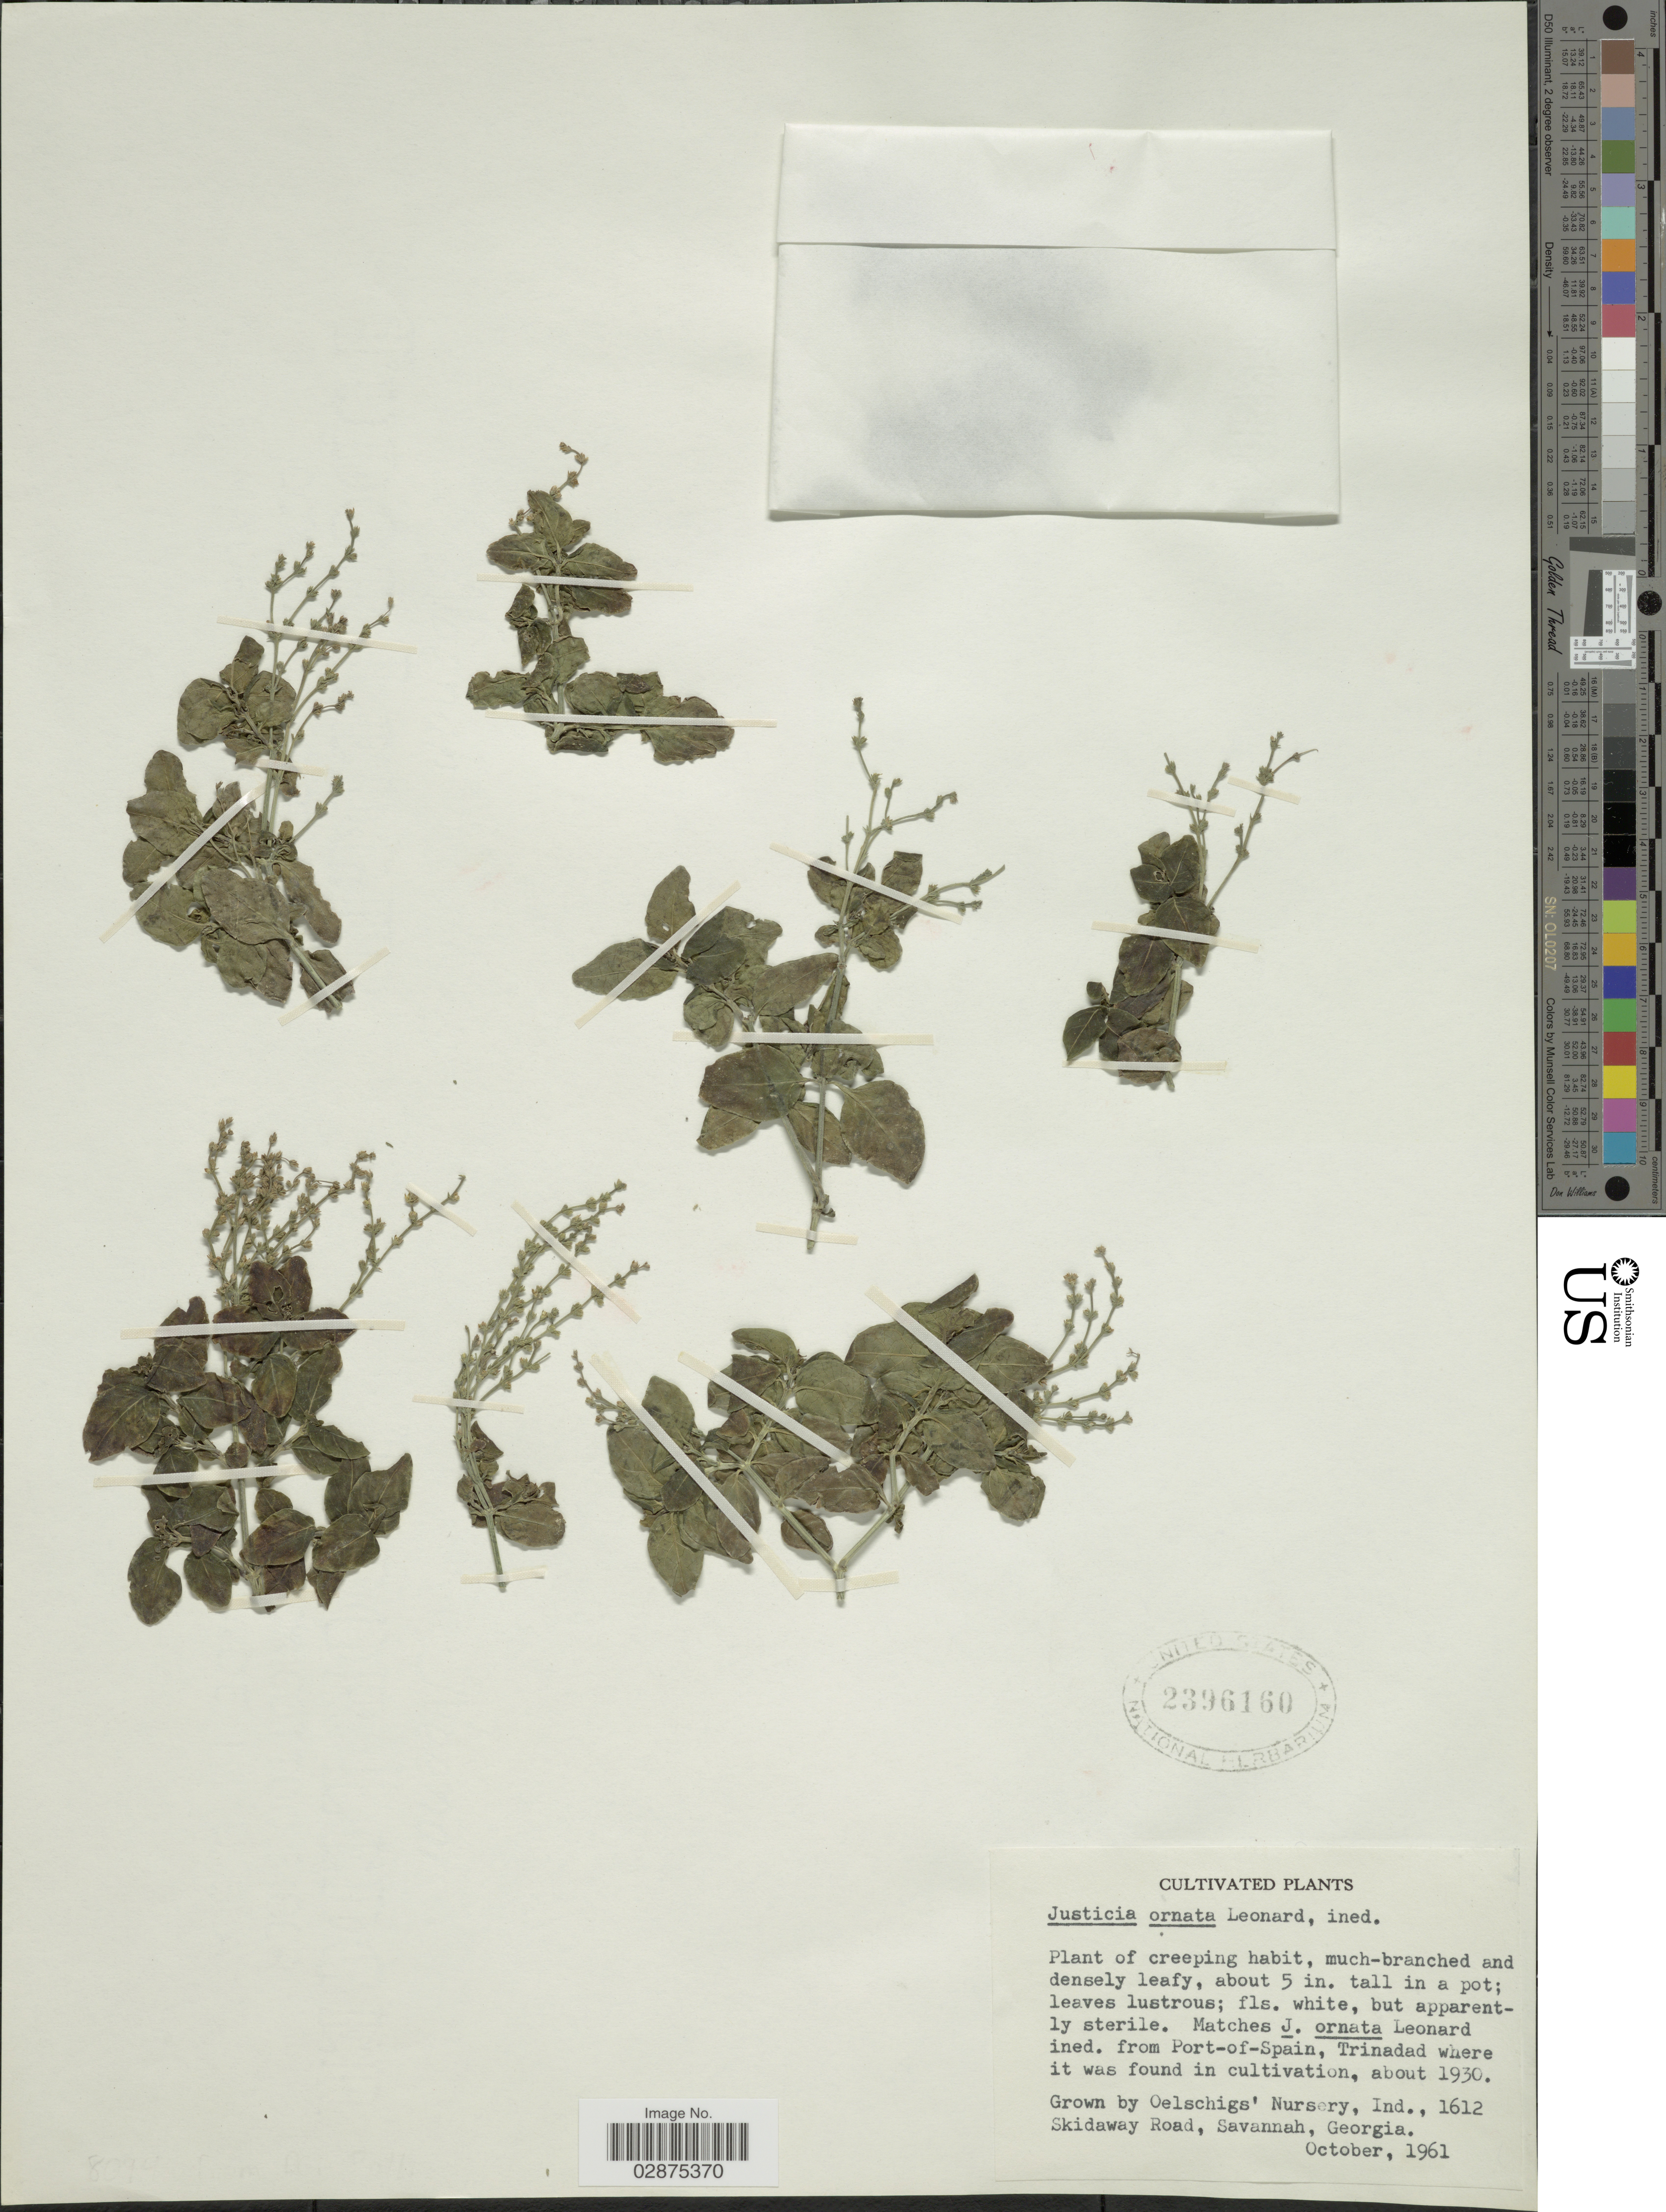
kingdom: Plantae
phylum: Tracheophyta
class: Magnoliopsida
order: Lamiales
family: Acanthaceae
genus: Justicia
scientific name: Justicia ornata Leonard sp. nov. ined.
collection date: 1961-10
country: United States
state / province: Georgia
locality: Grown by Oelschigs' Nursery, Ind., 1612 Skidaway Road, Savannah, Georgia.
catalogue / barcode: US 2396160